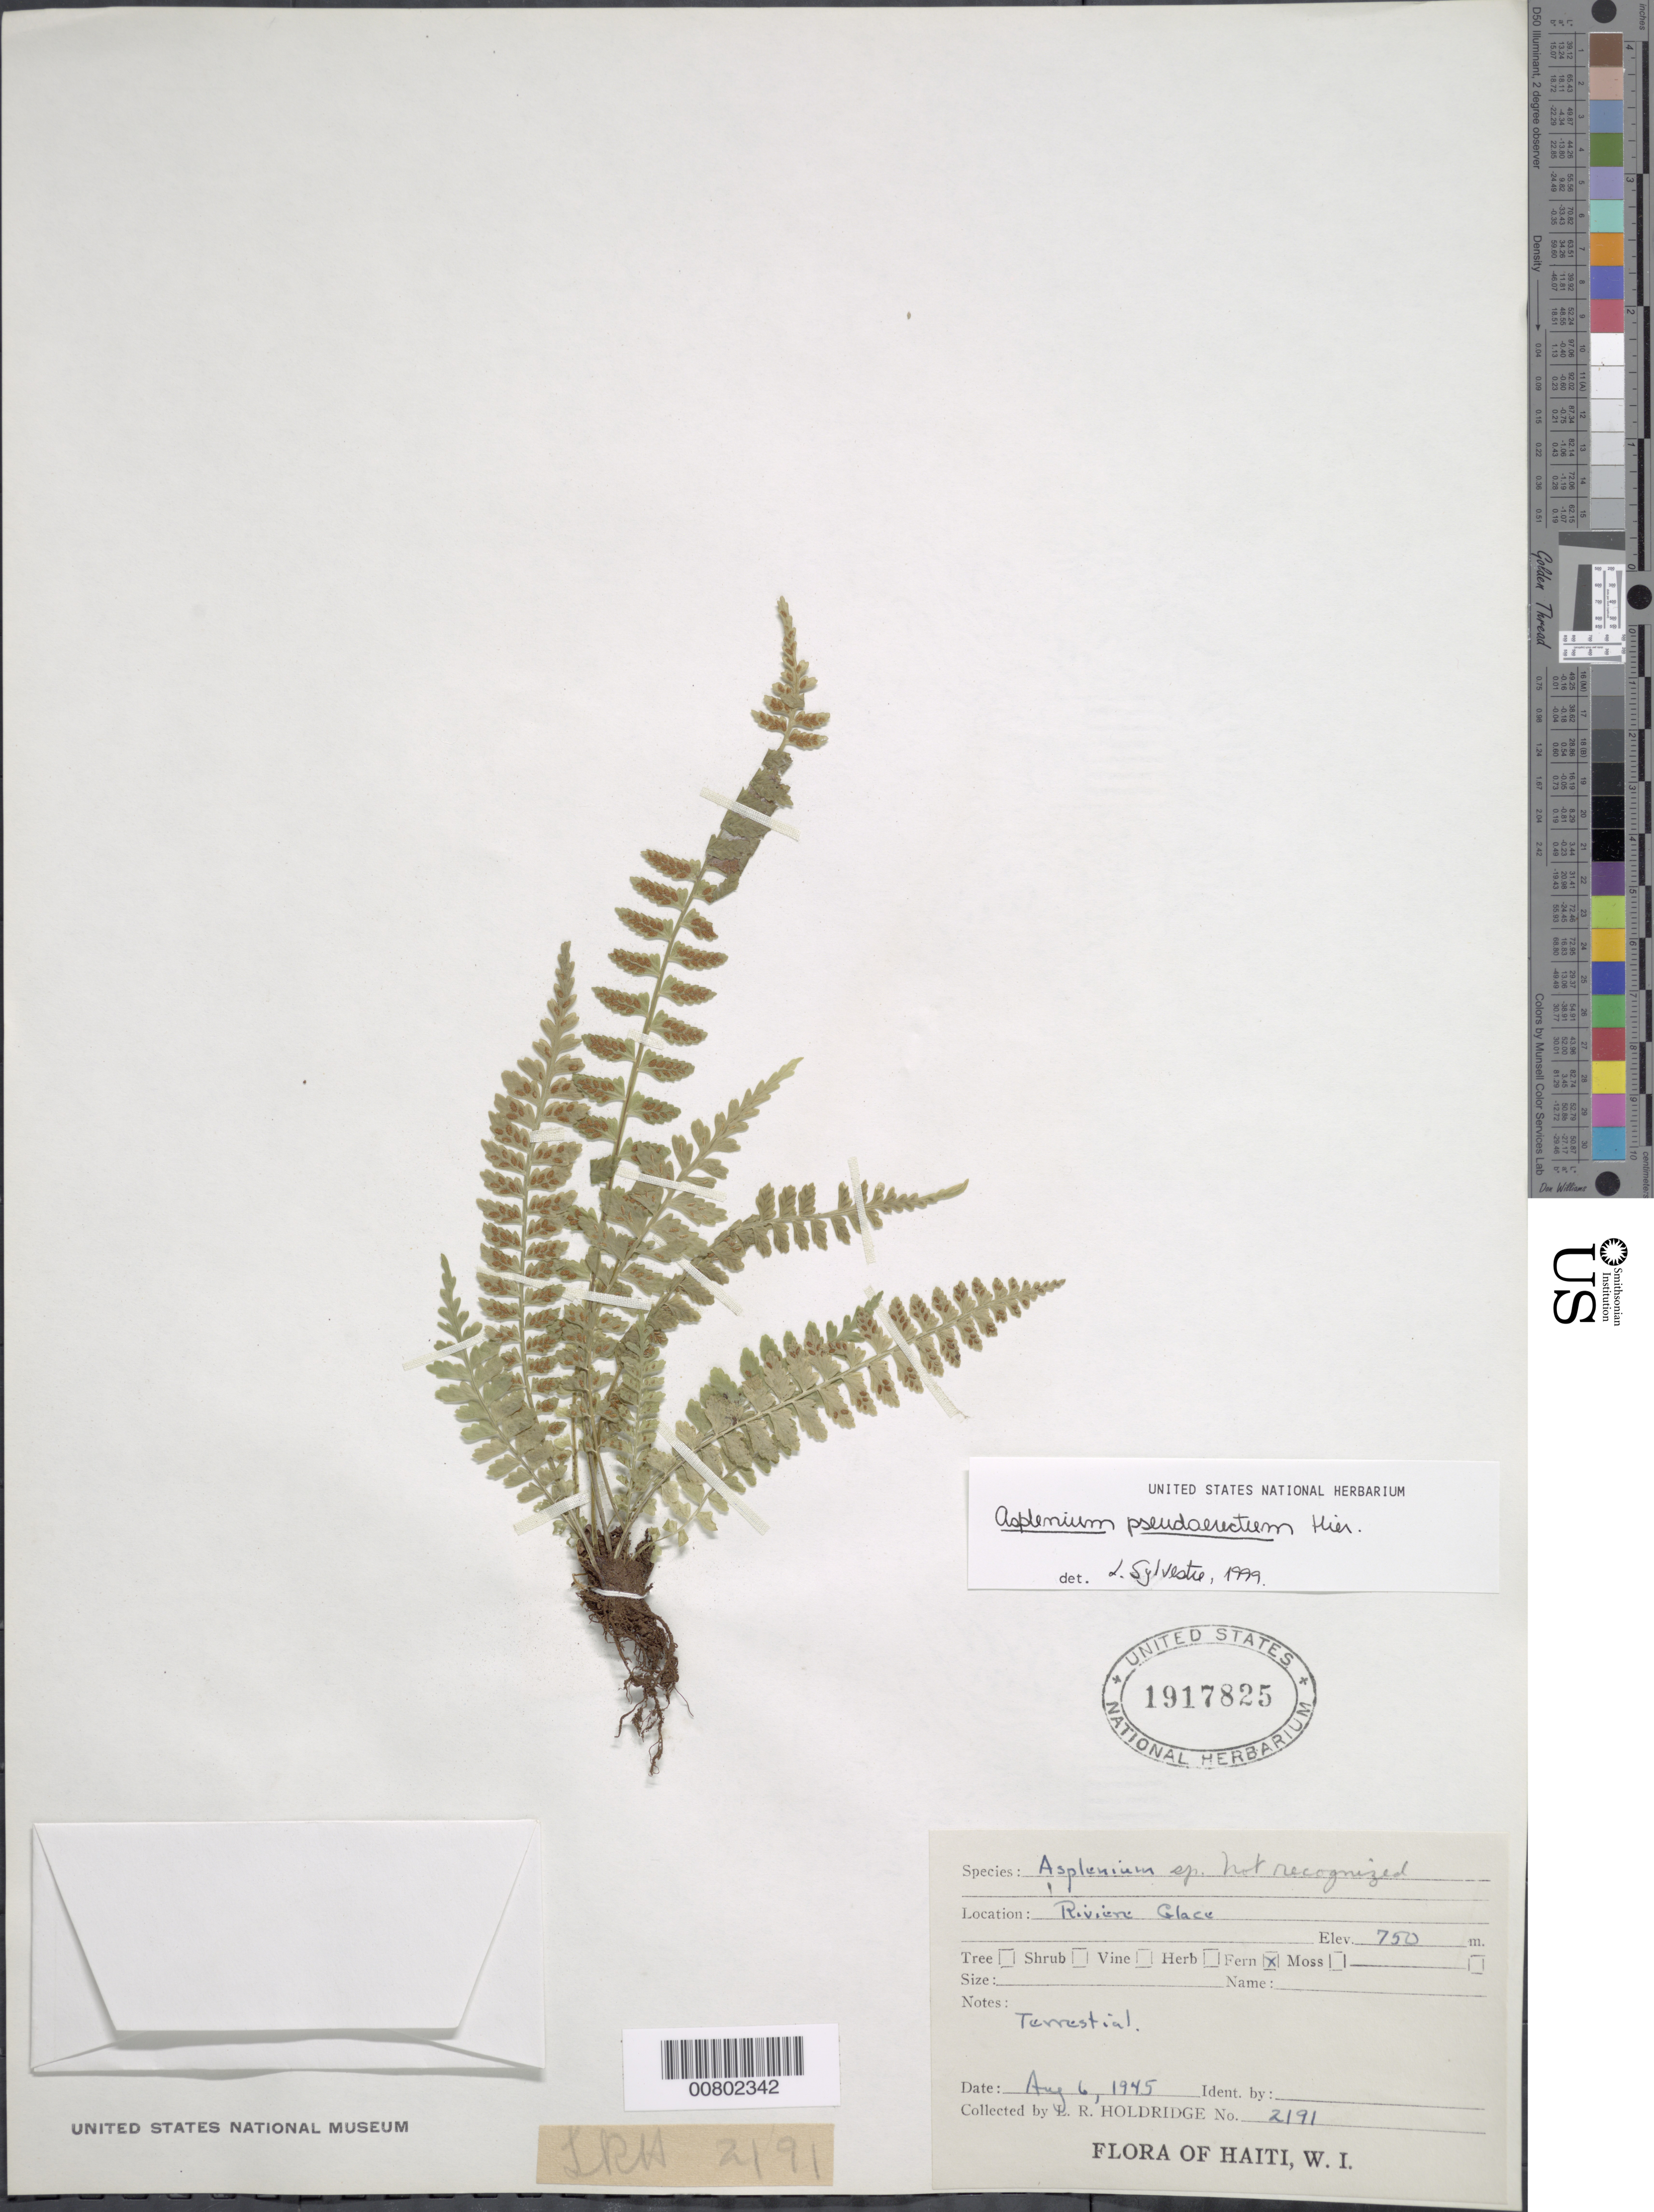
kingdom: Plantae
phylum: Tracheophyta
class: Polypodiopsida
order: Polypodiales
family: Aspleniaceae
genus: Asplenium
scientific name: Asplenium pteropus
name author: Kaulf.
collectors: L. Holdridge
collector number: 2191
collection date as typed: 06 Aug 1945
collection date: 1945-08-06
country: Haiti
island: Hispaniola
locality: Riv. Glace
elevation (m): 750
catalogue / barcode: US 1917825